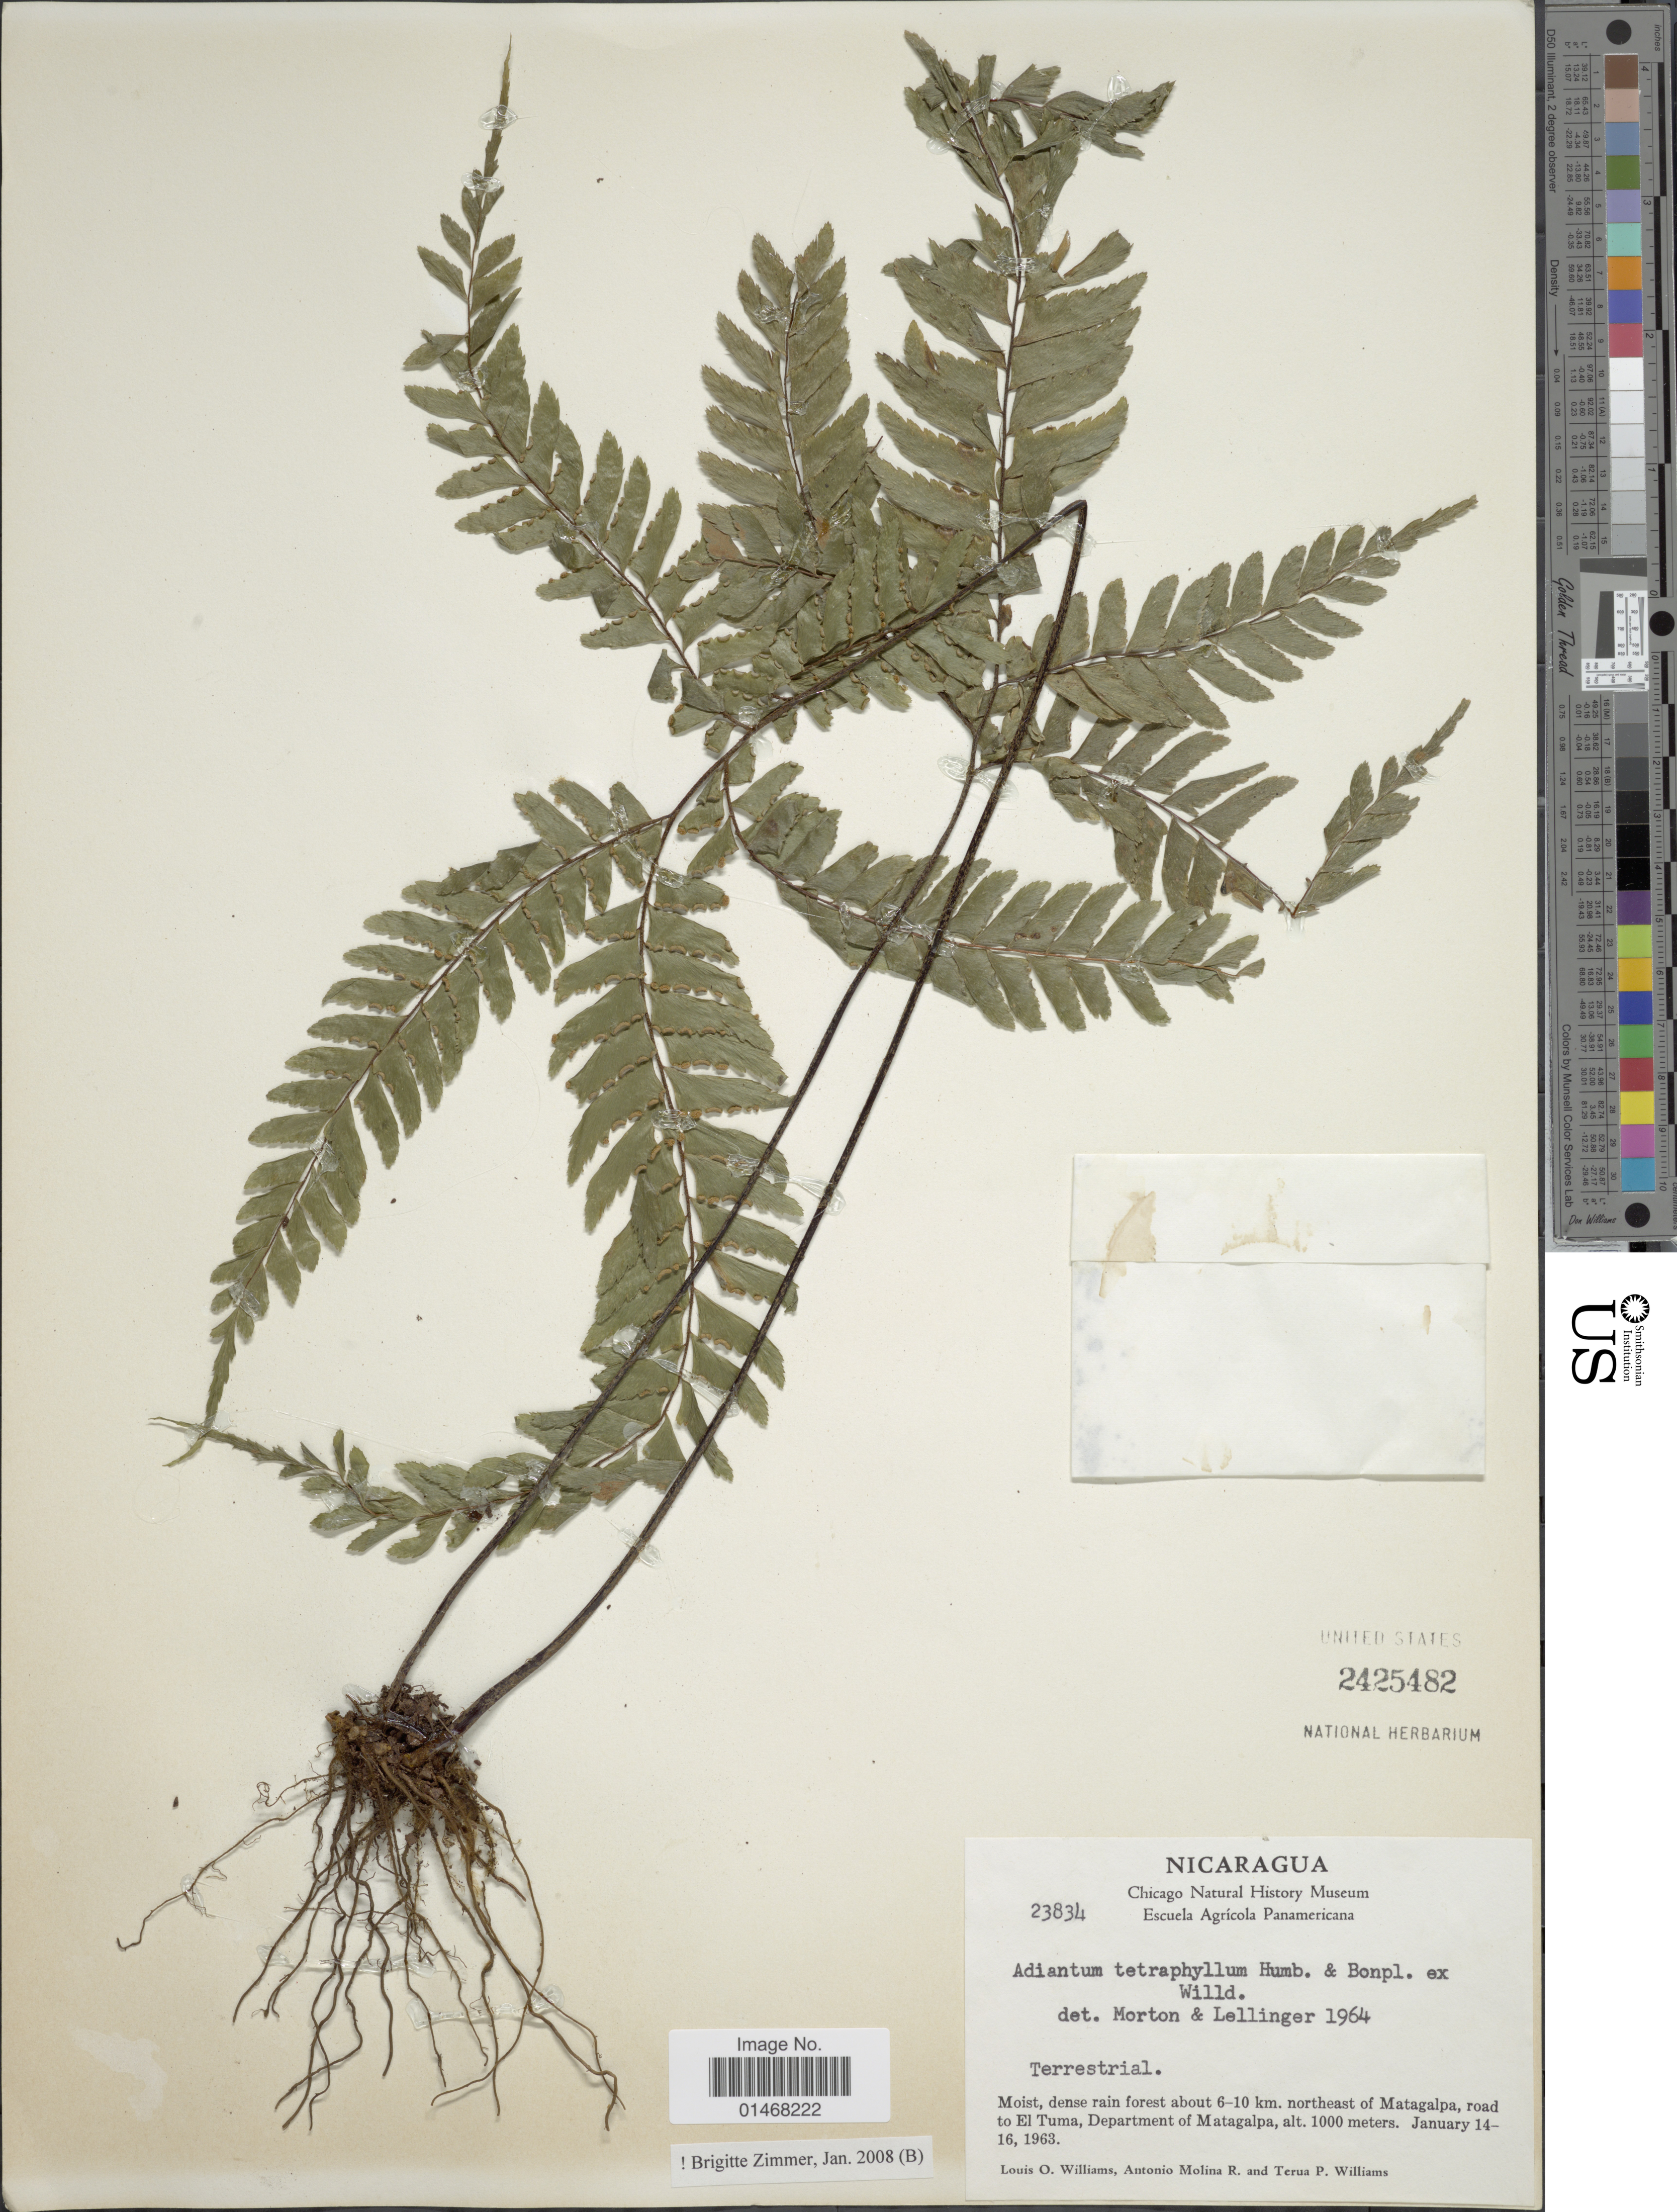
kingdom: Plantae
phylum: Tracheophyta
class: Polypodiopsida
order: Polypodiales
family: Pteridaceae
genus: Adiantum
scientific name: Adiantum tetraphyllum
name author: Humb. & Bonpl. ex Willd.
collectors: L. O. Williams, A. Molina R. & T. P. Williams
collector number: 23834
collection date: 1963-01-14/1963-01-16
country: Nicaragua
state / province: Matagalpa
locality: Moist, dense rain forest about 6-10 km. northeast of Matagalpa, road to El Tuma, Department of Matagalpa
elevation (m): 1000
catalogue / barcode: US 2425482